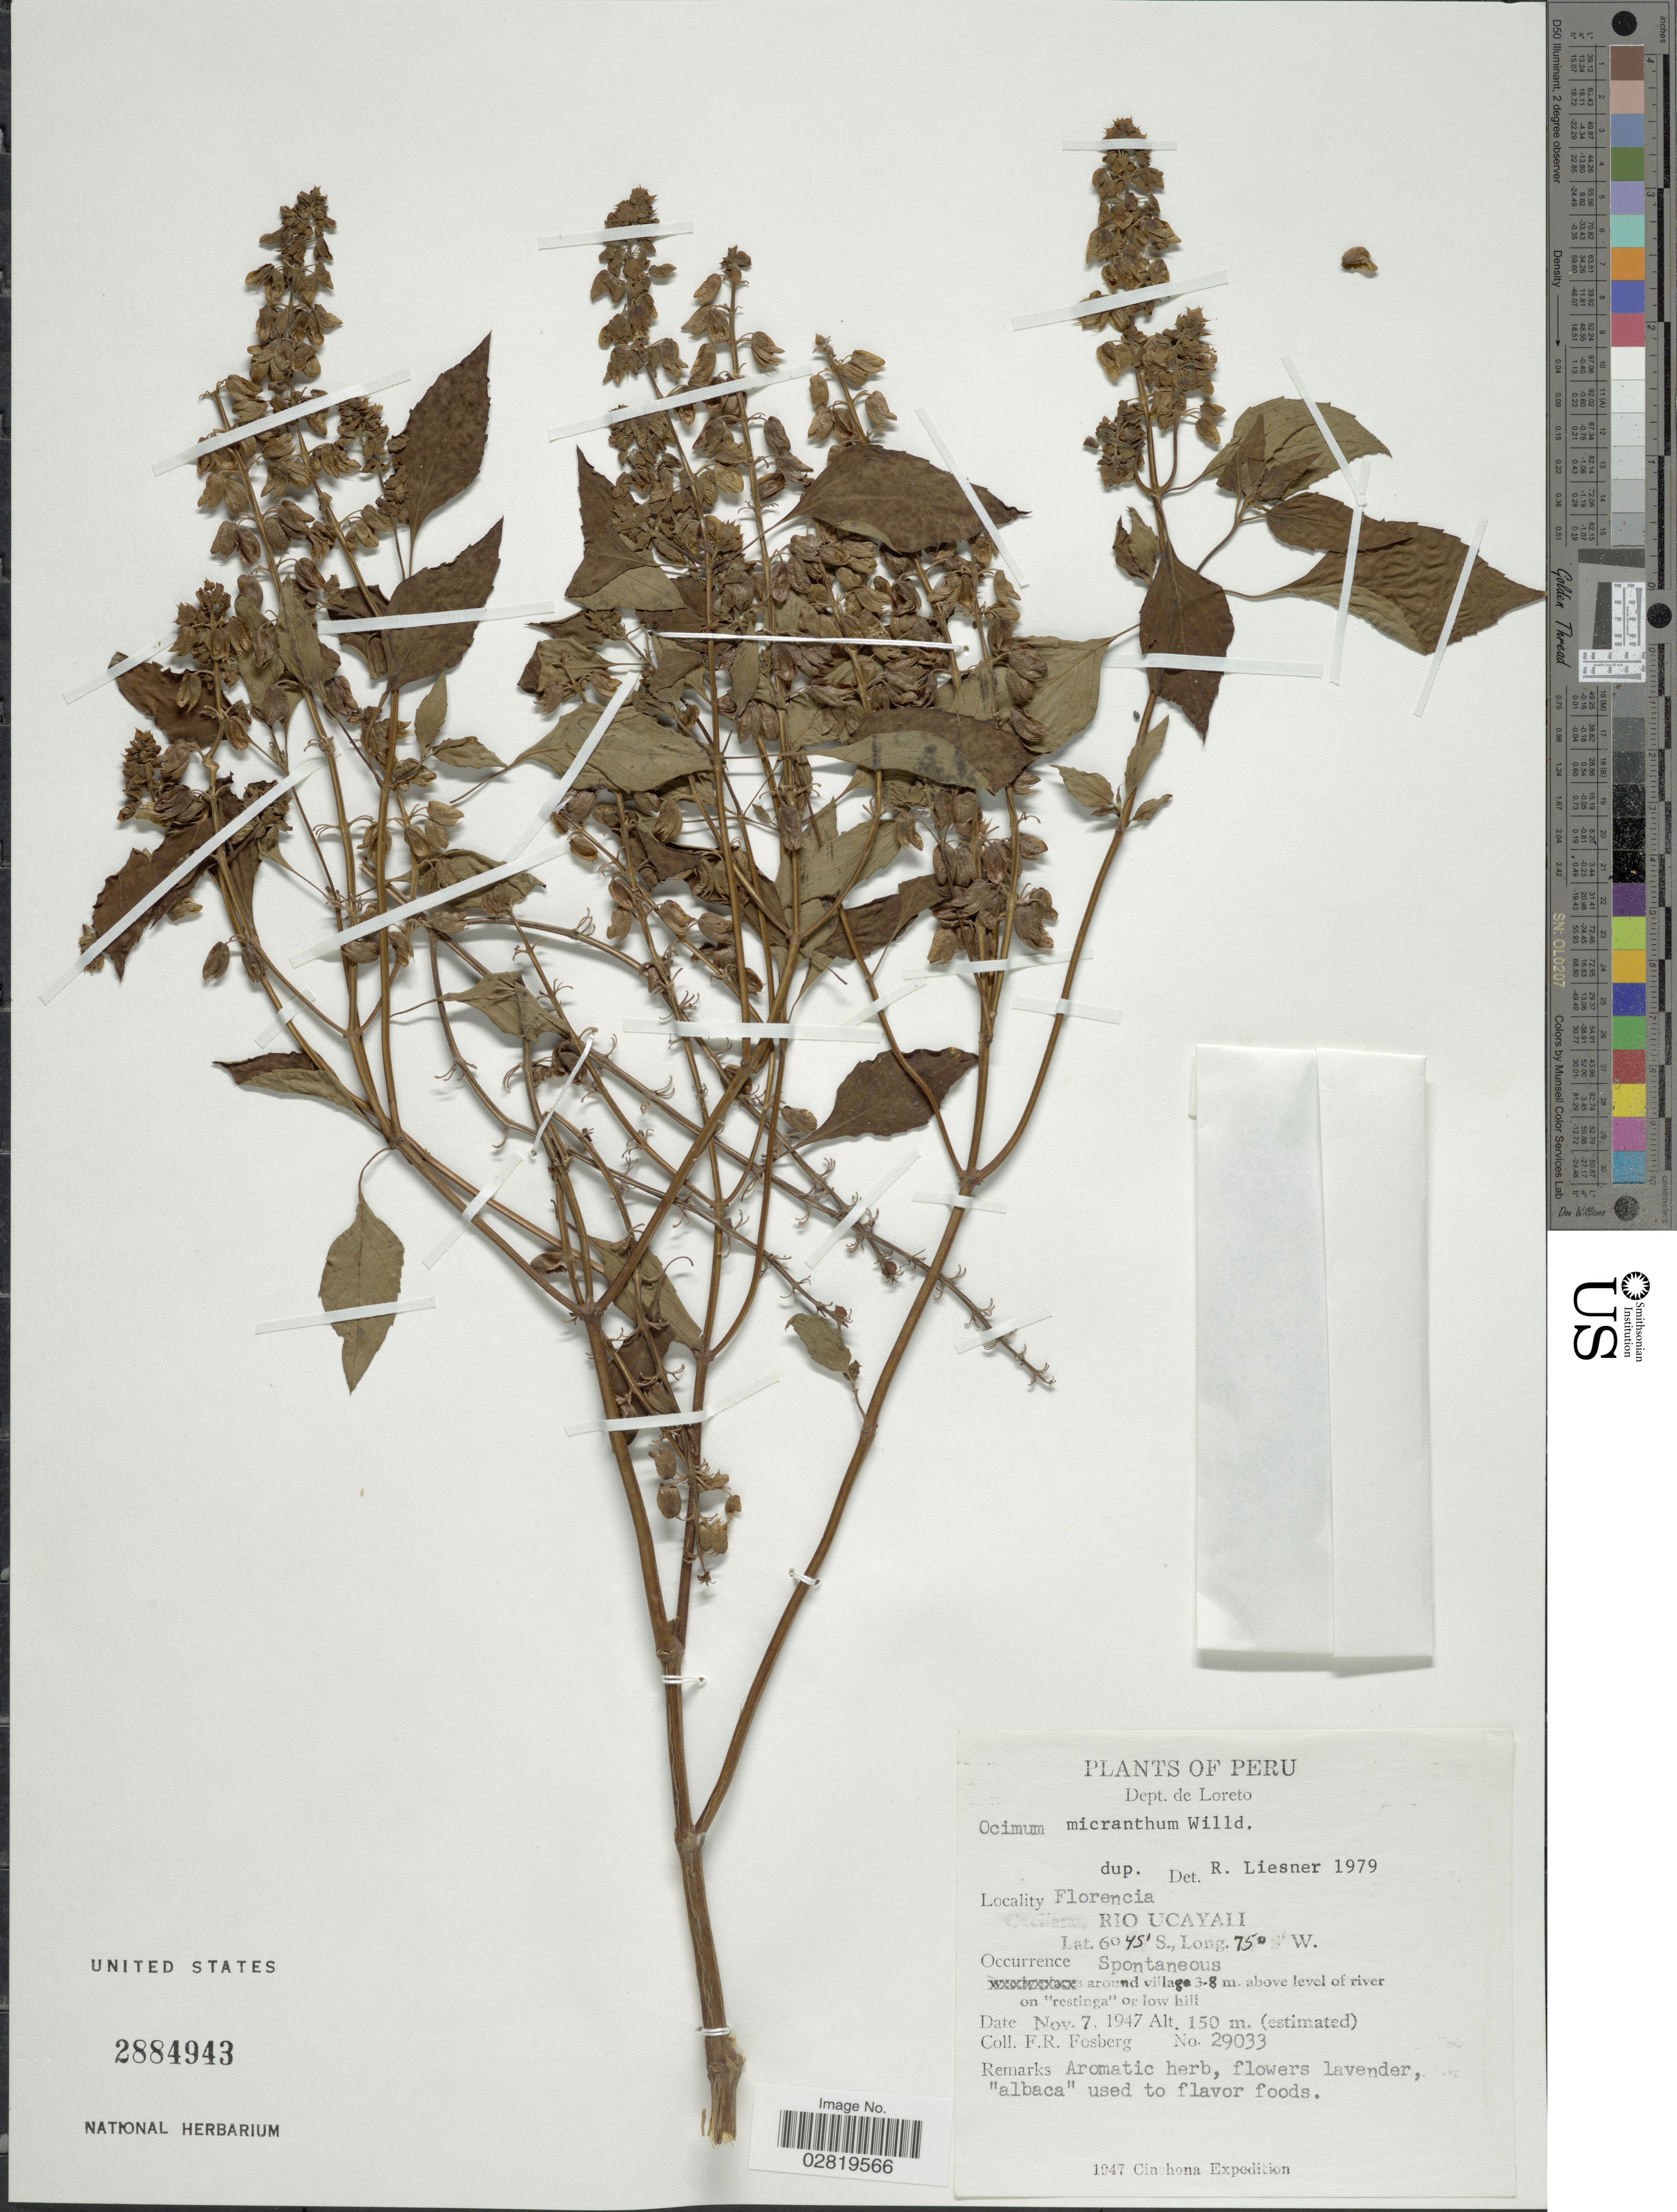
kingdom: Plantae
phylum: Tracheophyta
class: Magnoliopsida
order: Lamiales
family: Lamiaceae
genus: Ocimum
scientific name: Ocimum micranthum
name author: Willd.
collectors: F. R. Fosberg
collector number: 29033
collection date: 1947-11-07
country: Peru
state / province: Loreto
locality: Dept. de Loreto, Florencia, Rio Ucayali.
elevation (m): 150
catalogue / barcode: US 2884943